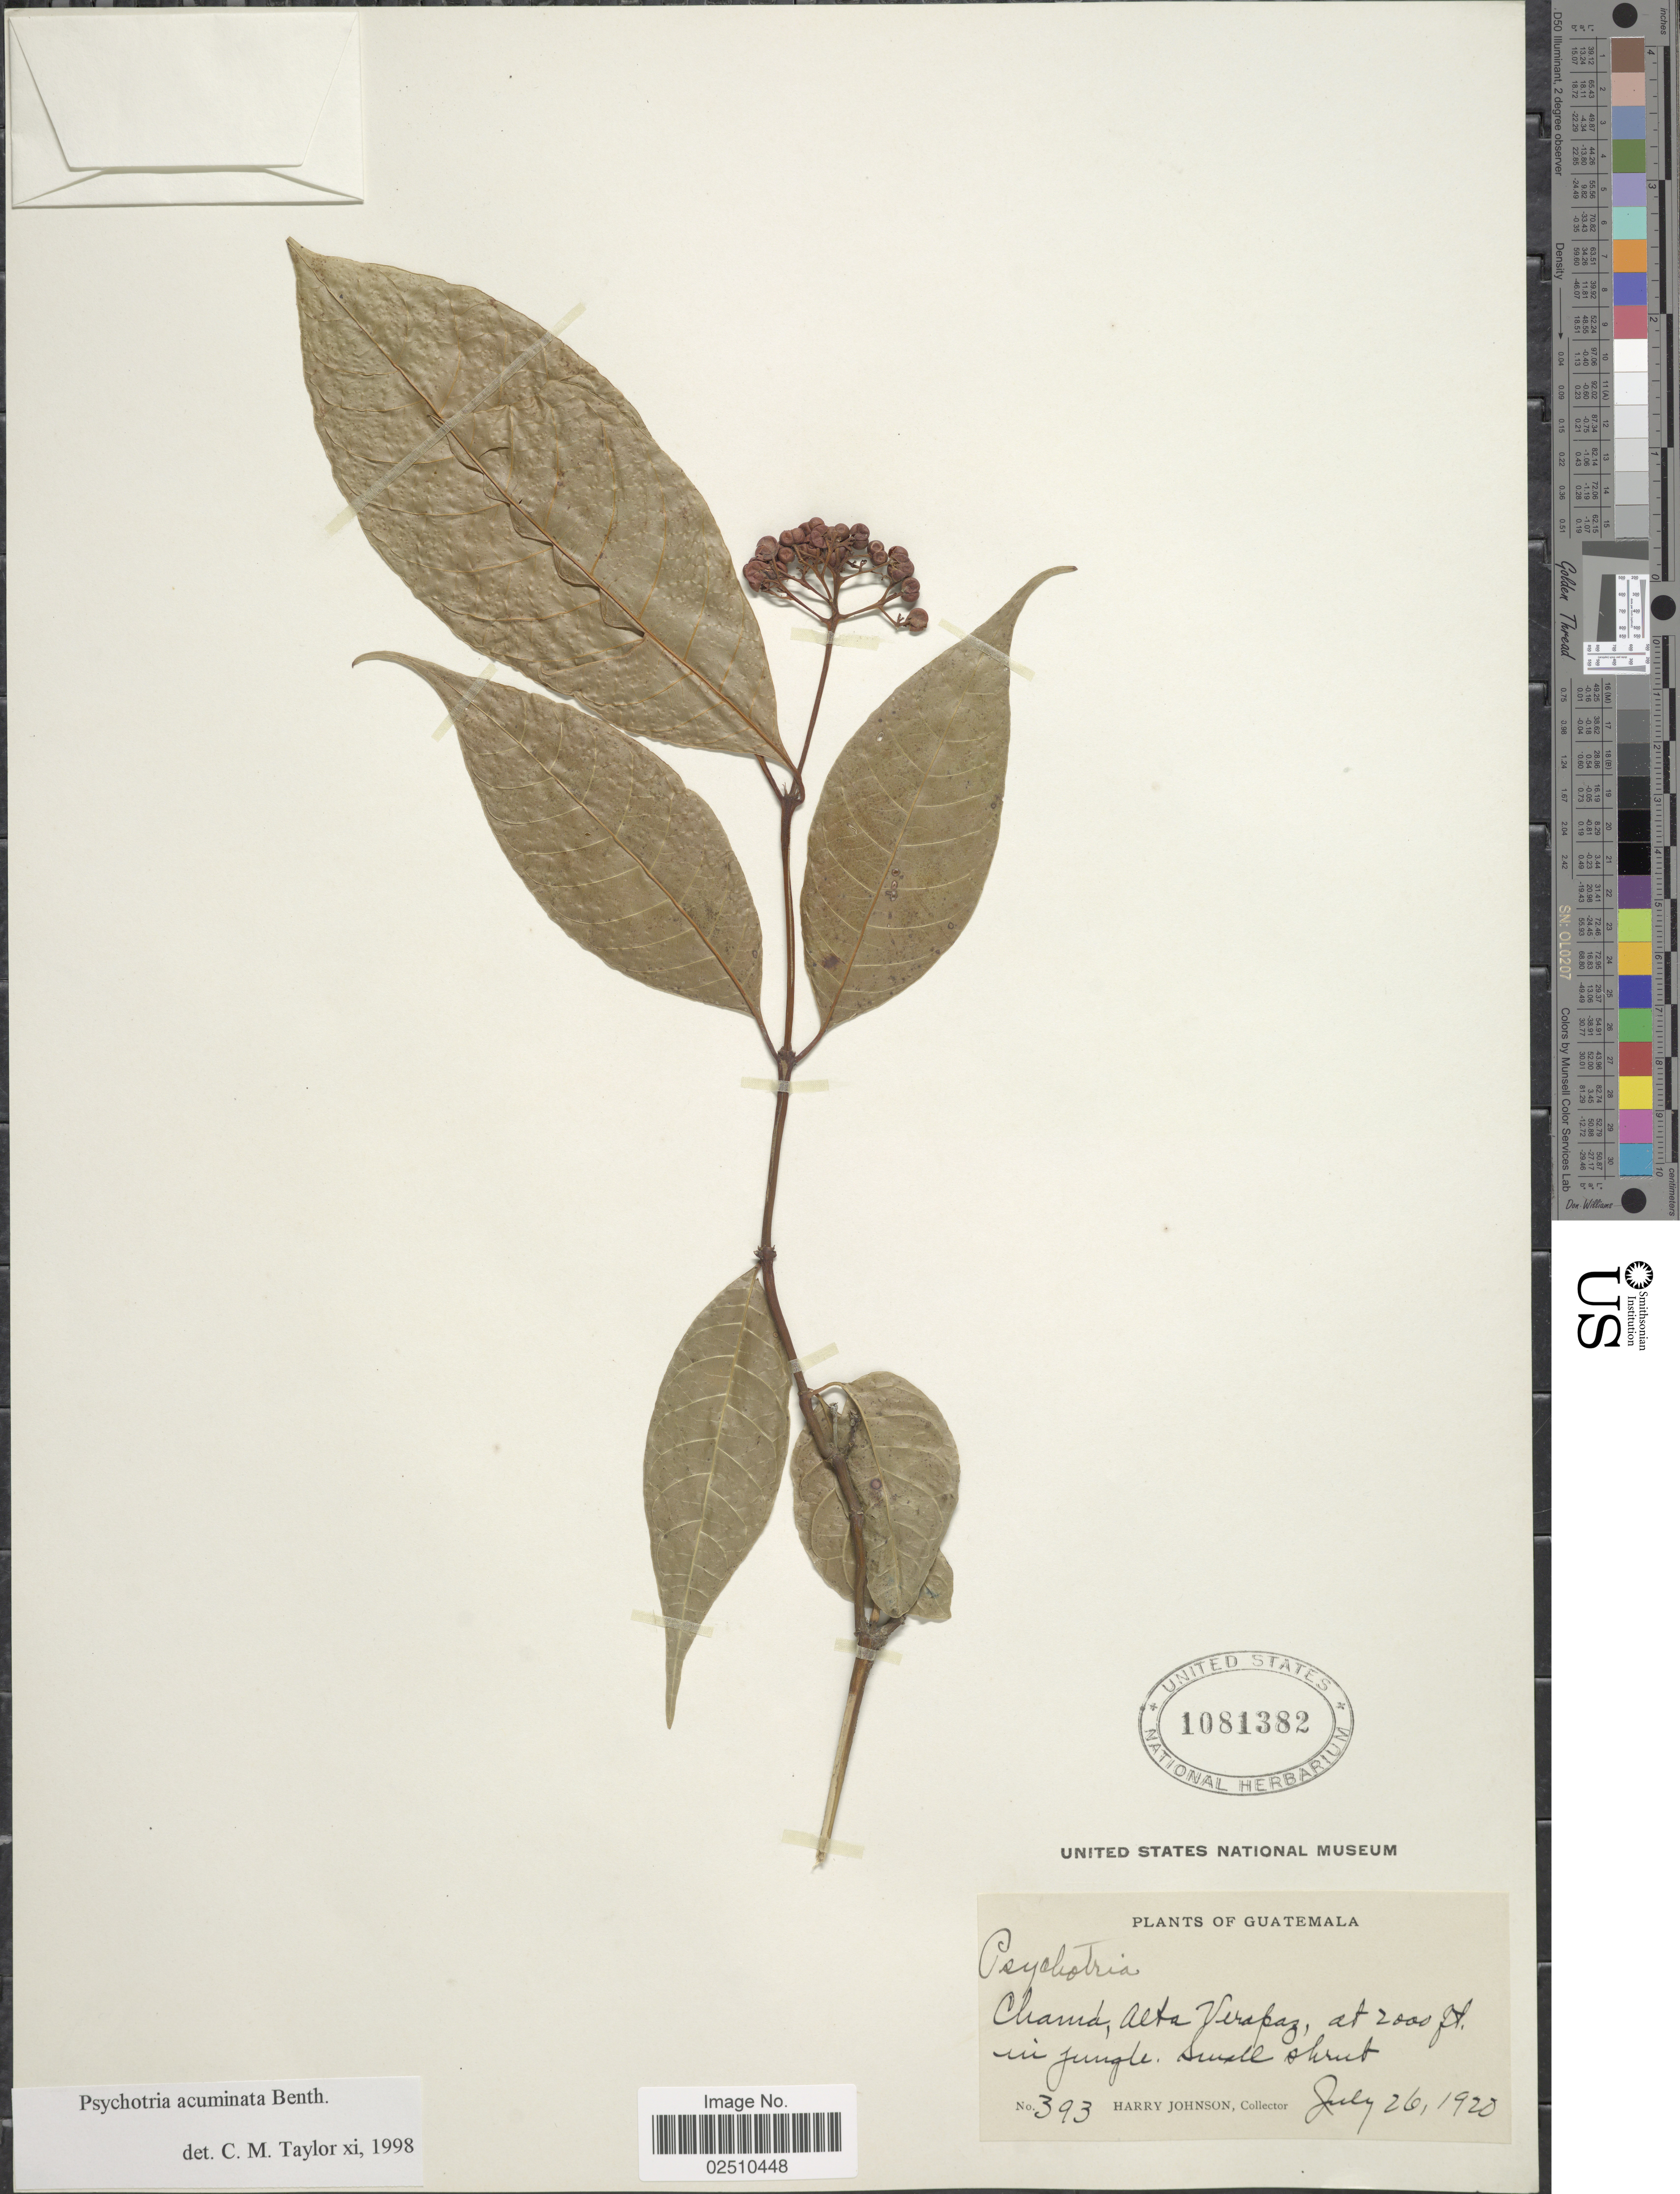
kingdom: Plantae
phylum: Tracheophyta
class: Magnoliopsida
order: Gentianales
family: Rubiaceae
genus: Psychotria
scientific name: Psychotria acuminata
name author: Benth.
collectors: H. Johnson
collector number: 393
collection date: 1920-07-26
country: Guatemala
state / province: Alta Verapaz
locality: Chama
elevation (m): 61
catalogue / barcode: US 1081382